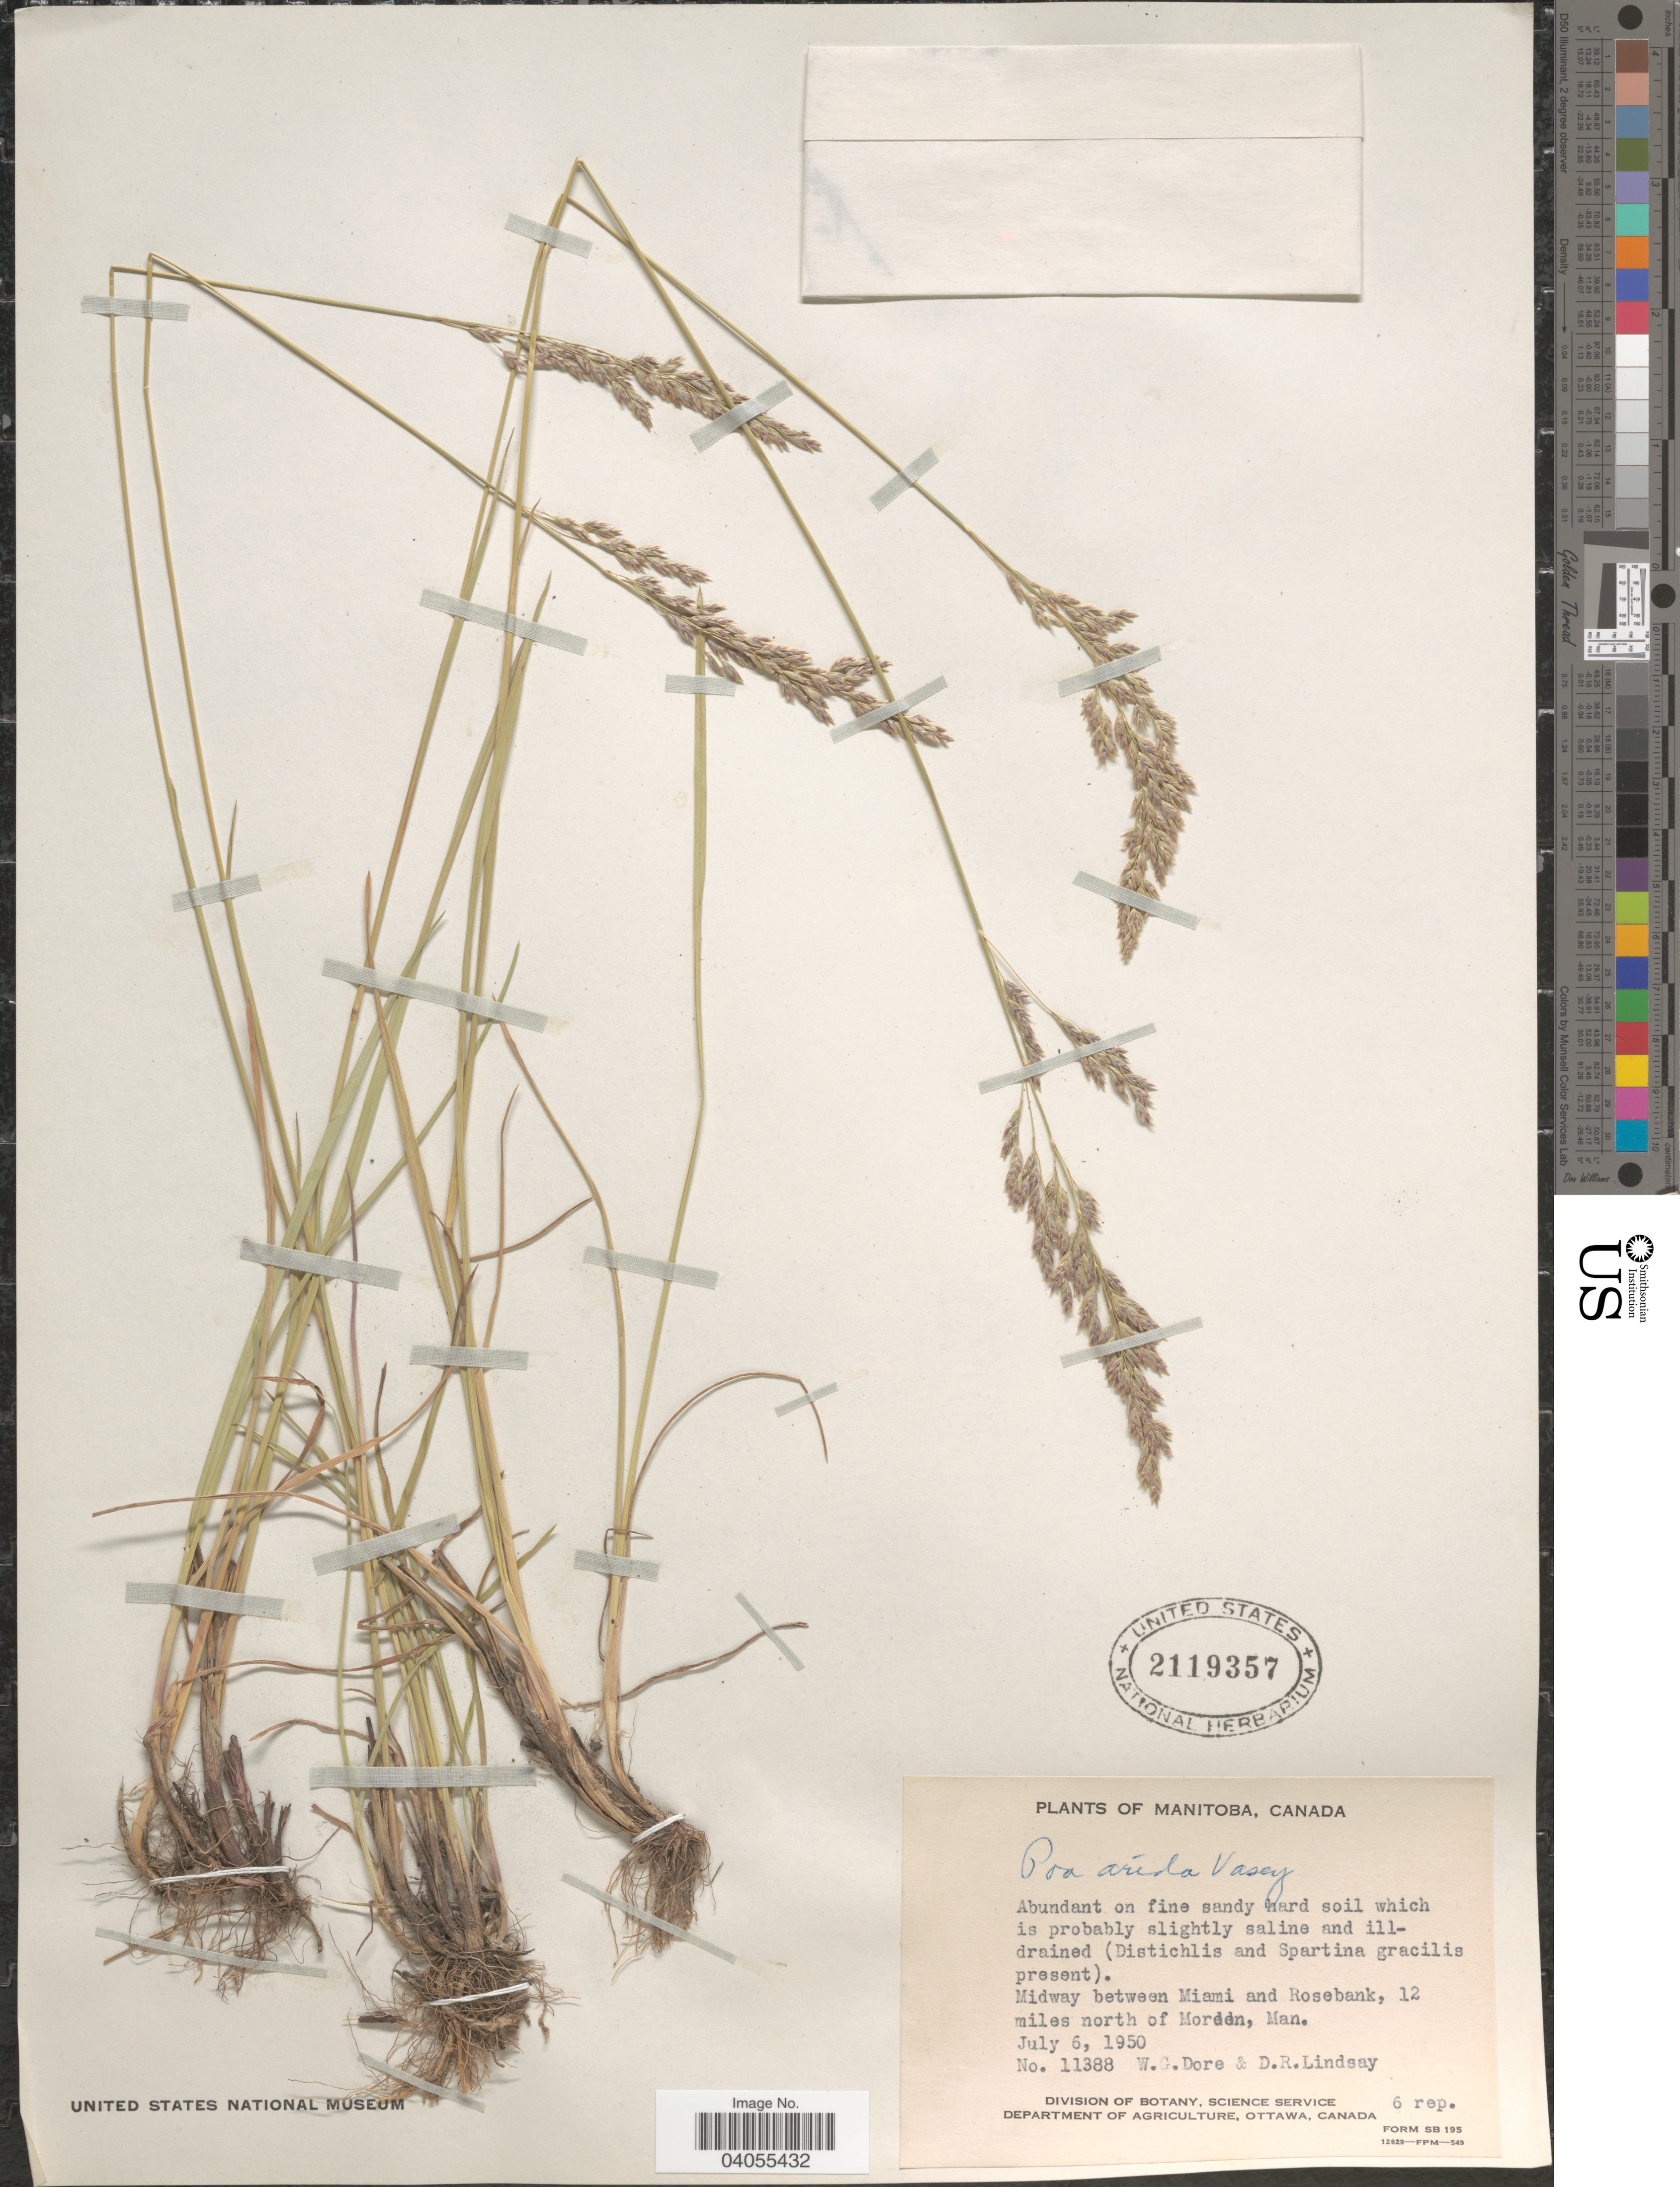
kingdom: Plantae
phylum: Tracheophyta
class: Liliopsida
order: Poales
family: Poaceae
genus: Poa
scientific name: Poa arida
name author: Vasey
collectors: W. Dore & D. Lindsay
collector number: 11388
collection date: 1950-07-06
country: Canada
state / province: Manitoba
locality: Midway between Miami and Rosebank, 12 miles north of Morden.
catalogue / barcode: US 2119357